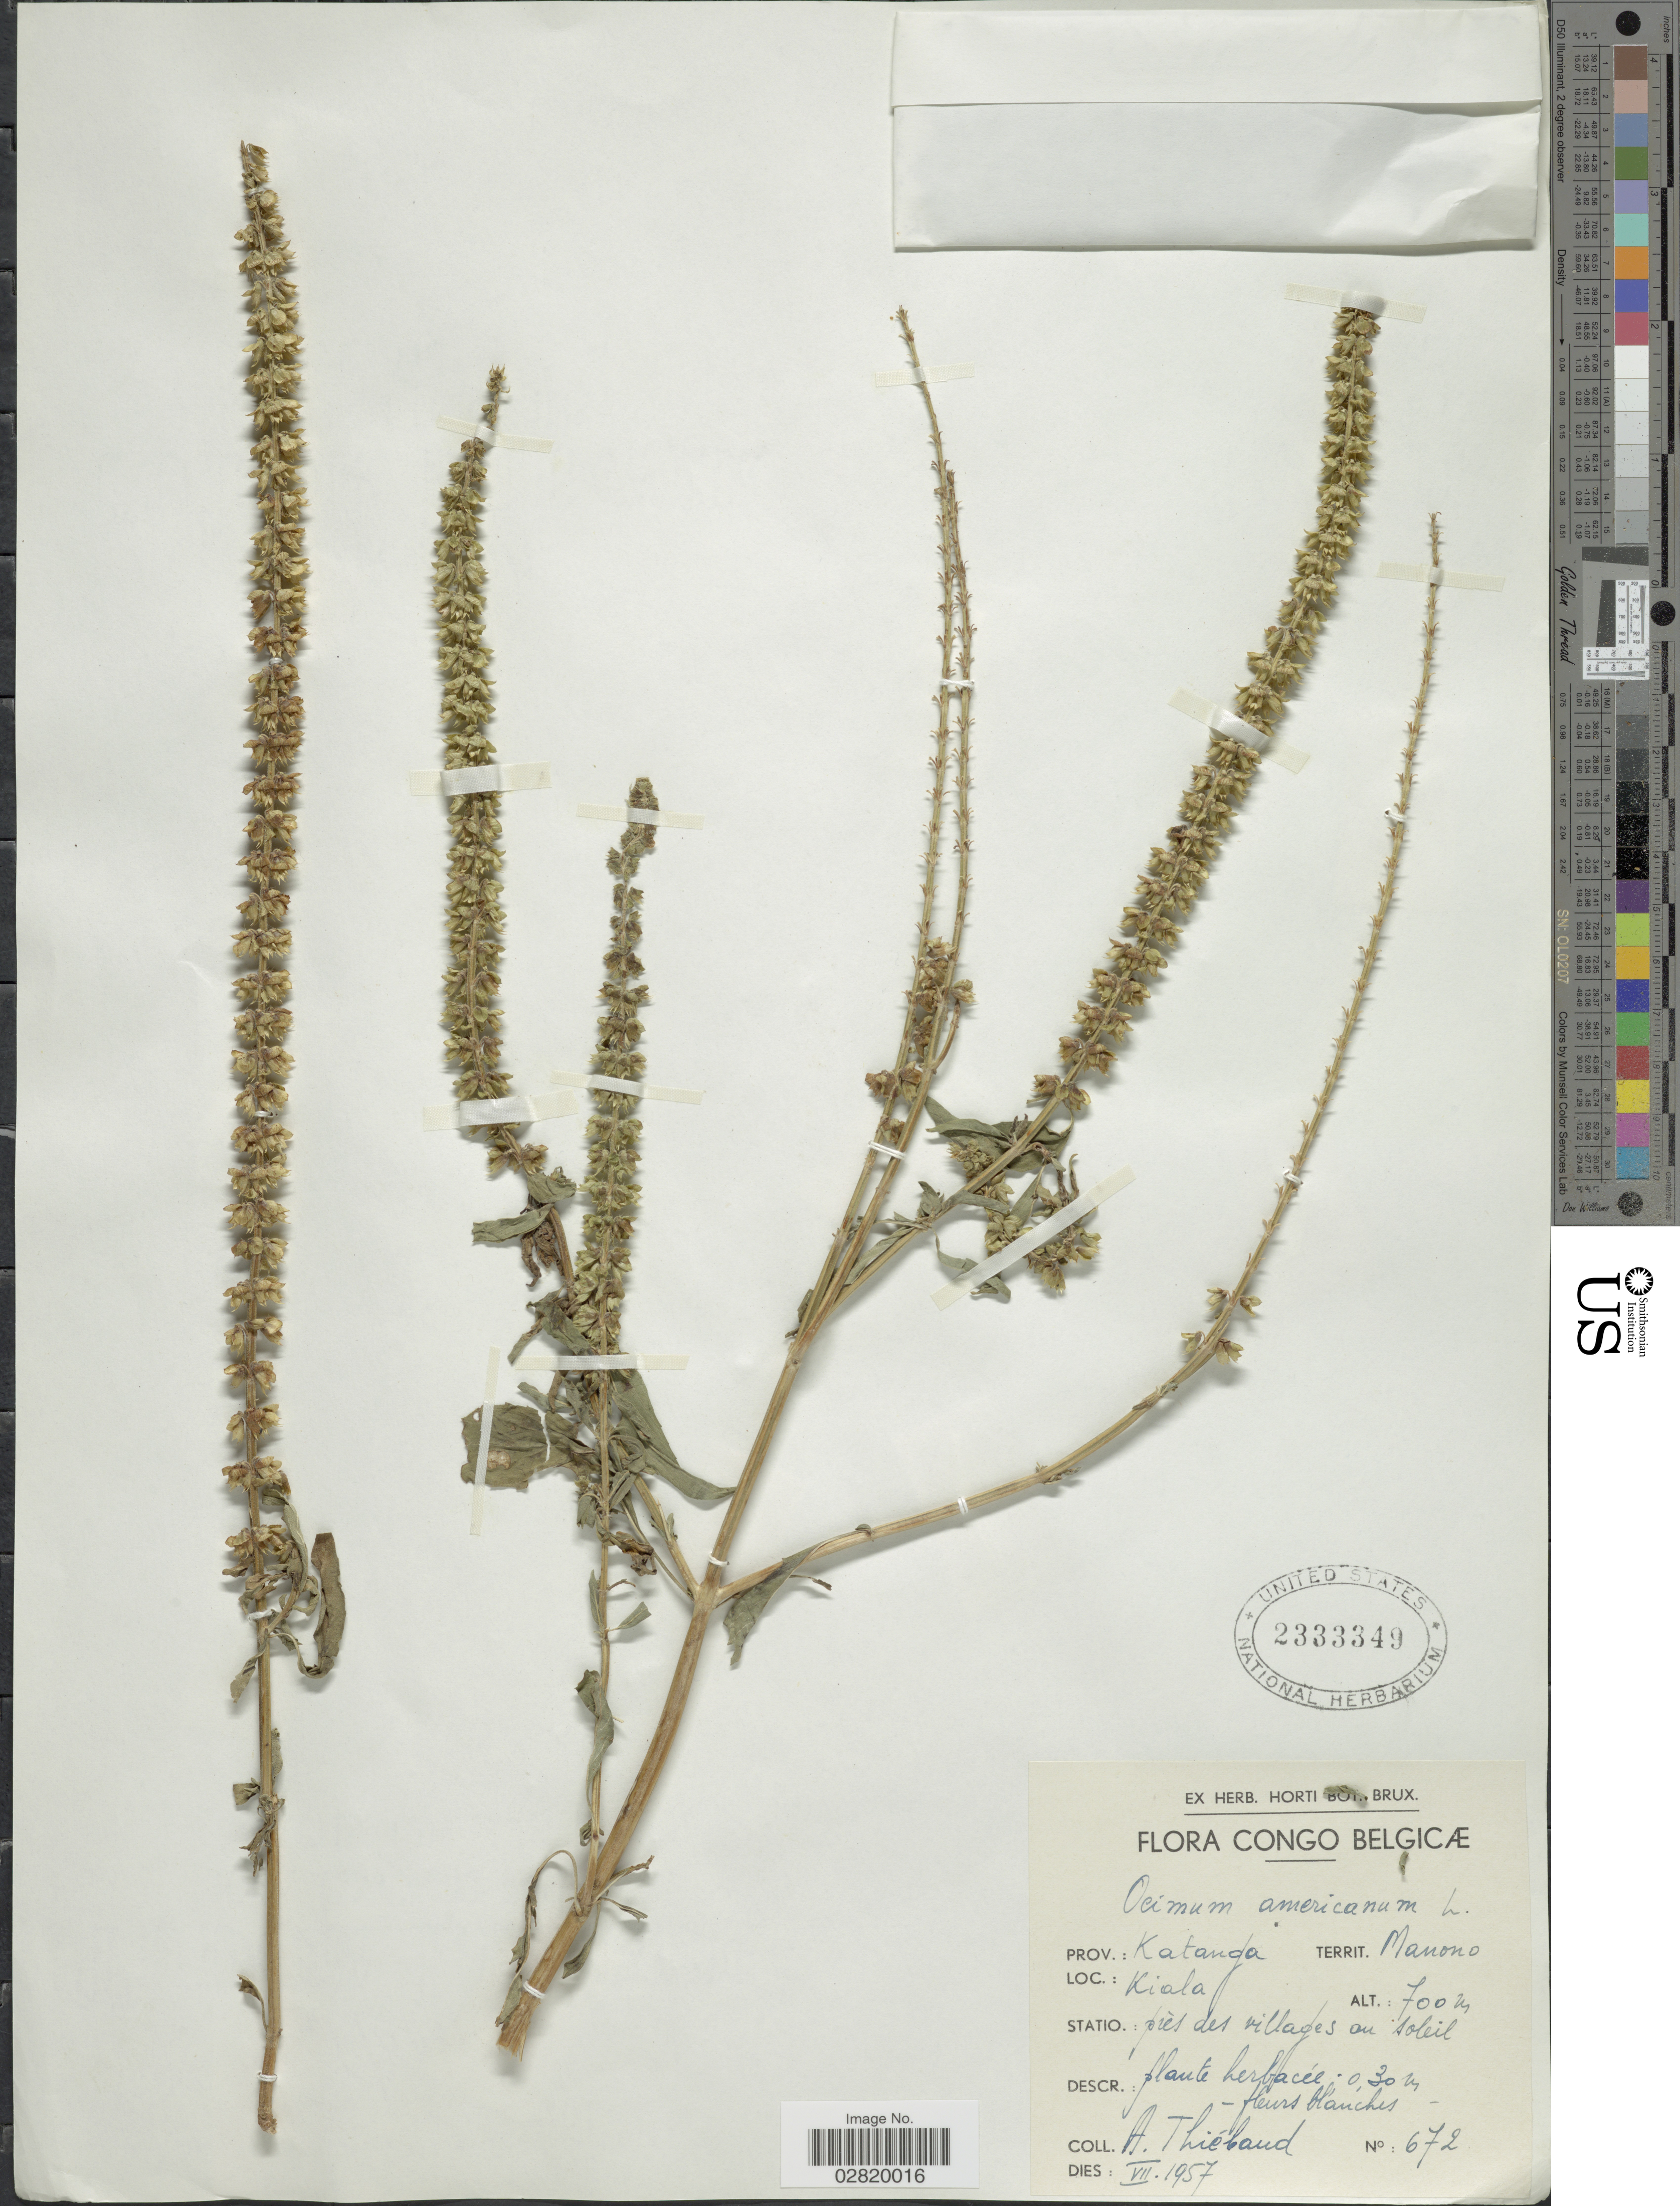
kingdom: Plantae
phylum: Tracheophyta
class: Magnoliopsida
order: Lamiales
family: Lamiaceae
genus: Ocimum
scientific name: Ocimum americanum var. americanum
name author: L.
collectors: A. Thiebaud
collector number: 672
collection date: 1957-07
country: Congo, Democratic Republic of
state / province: Tanganyika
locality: Congo Belgicæ, Prov.: Katanga, Territ. Manono, Kiala.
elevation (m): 700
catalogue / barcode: US 2333349